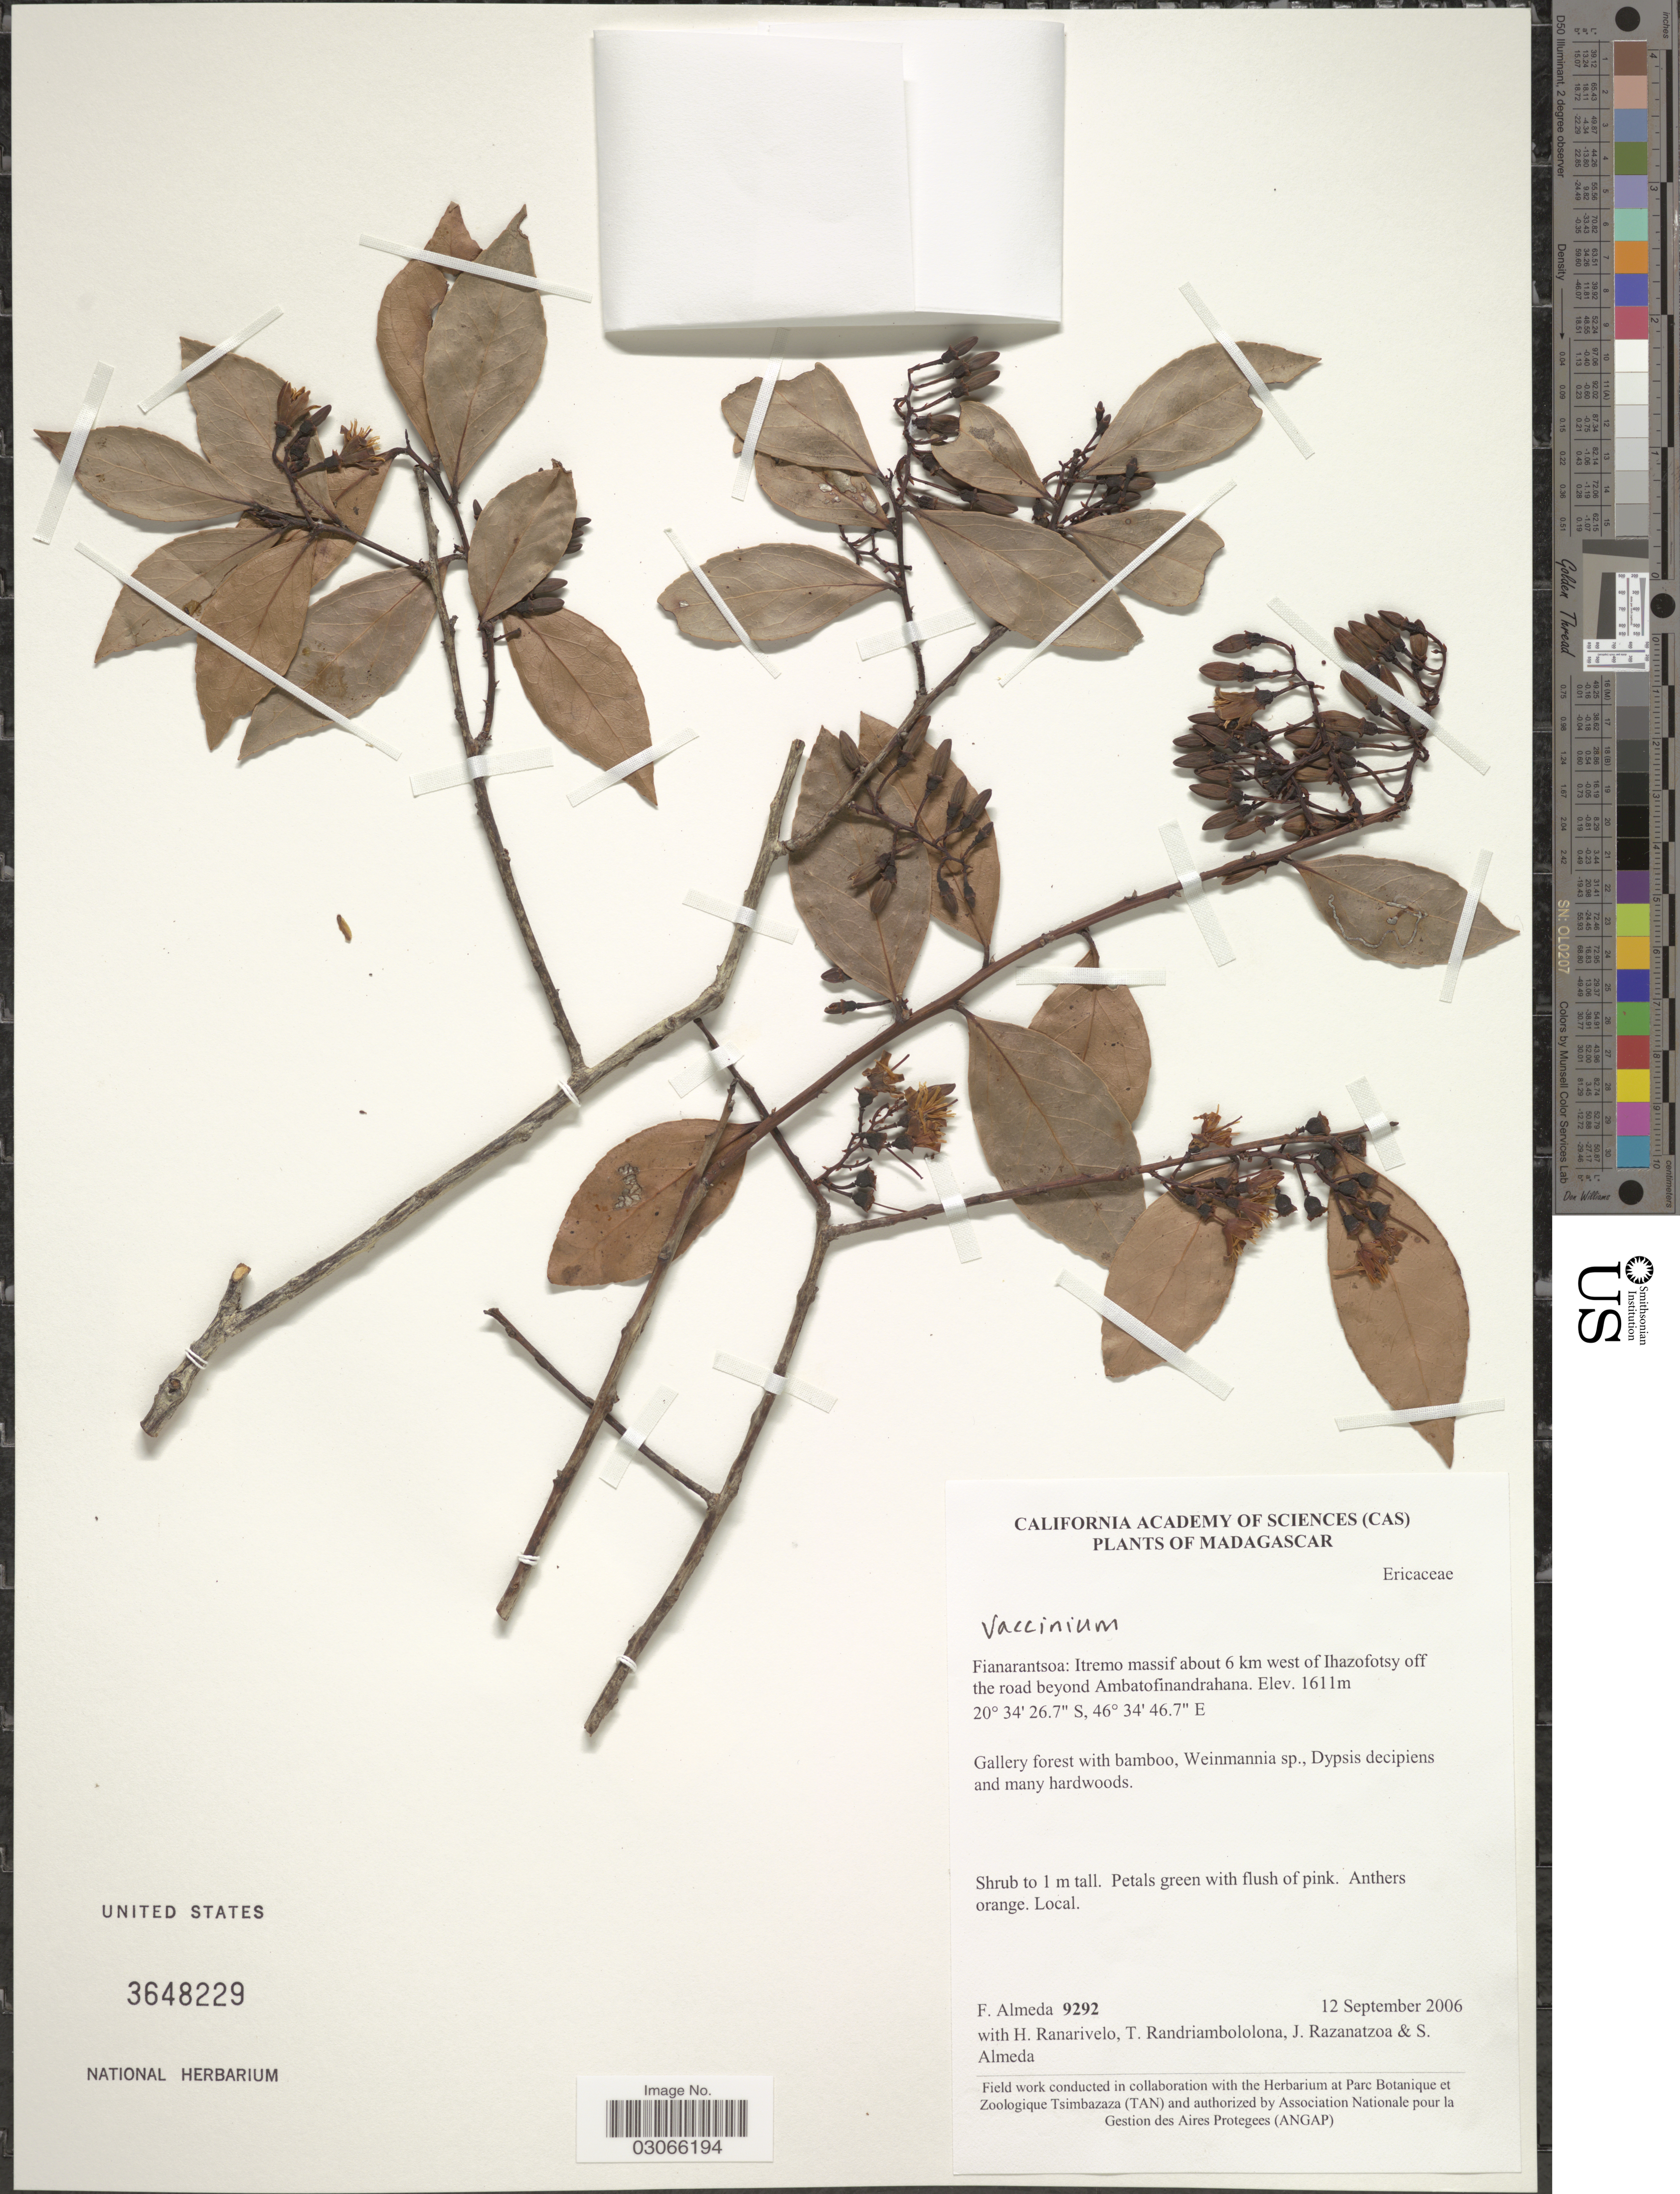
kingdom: Plantae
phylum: Tracheophyta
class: Magnoliopsida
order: Ericales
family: Ericaceae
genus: Vaccinium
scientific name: Vaccinium sp.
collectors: F. Almeda, H. Ranarivelo, T. Randriambololona, J. Razanatzoa & S. Almeda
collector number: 9292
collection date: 2006-09-12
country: Madagascar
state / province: Amoron'i Mania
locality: Itremo massif about 6 km west of Ihazofotsy off the road beyond Ambatofinandrahana.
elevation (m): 1611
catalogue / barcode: US 3648229